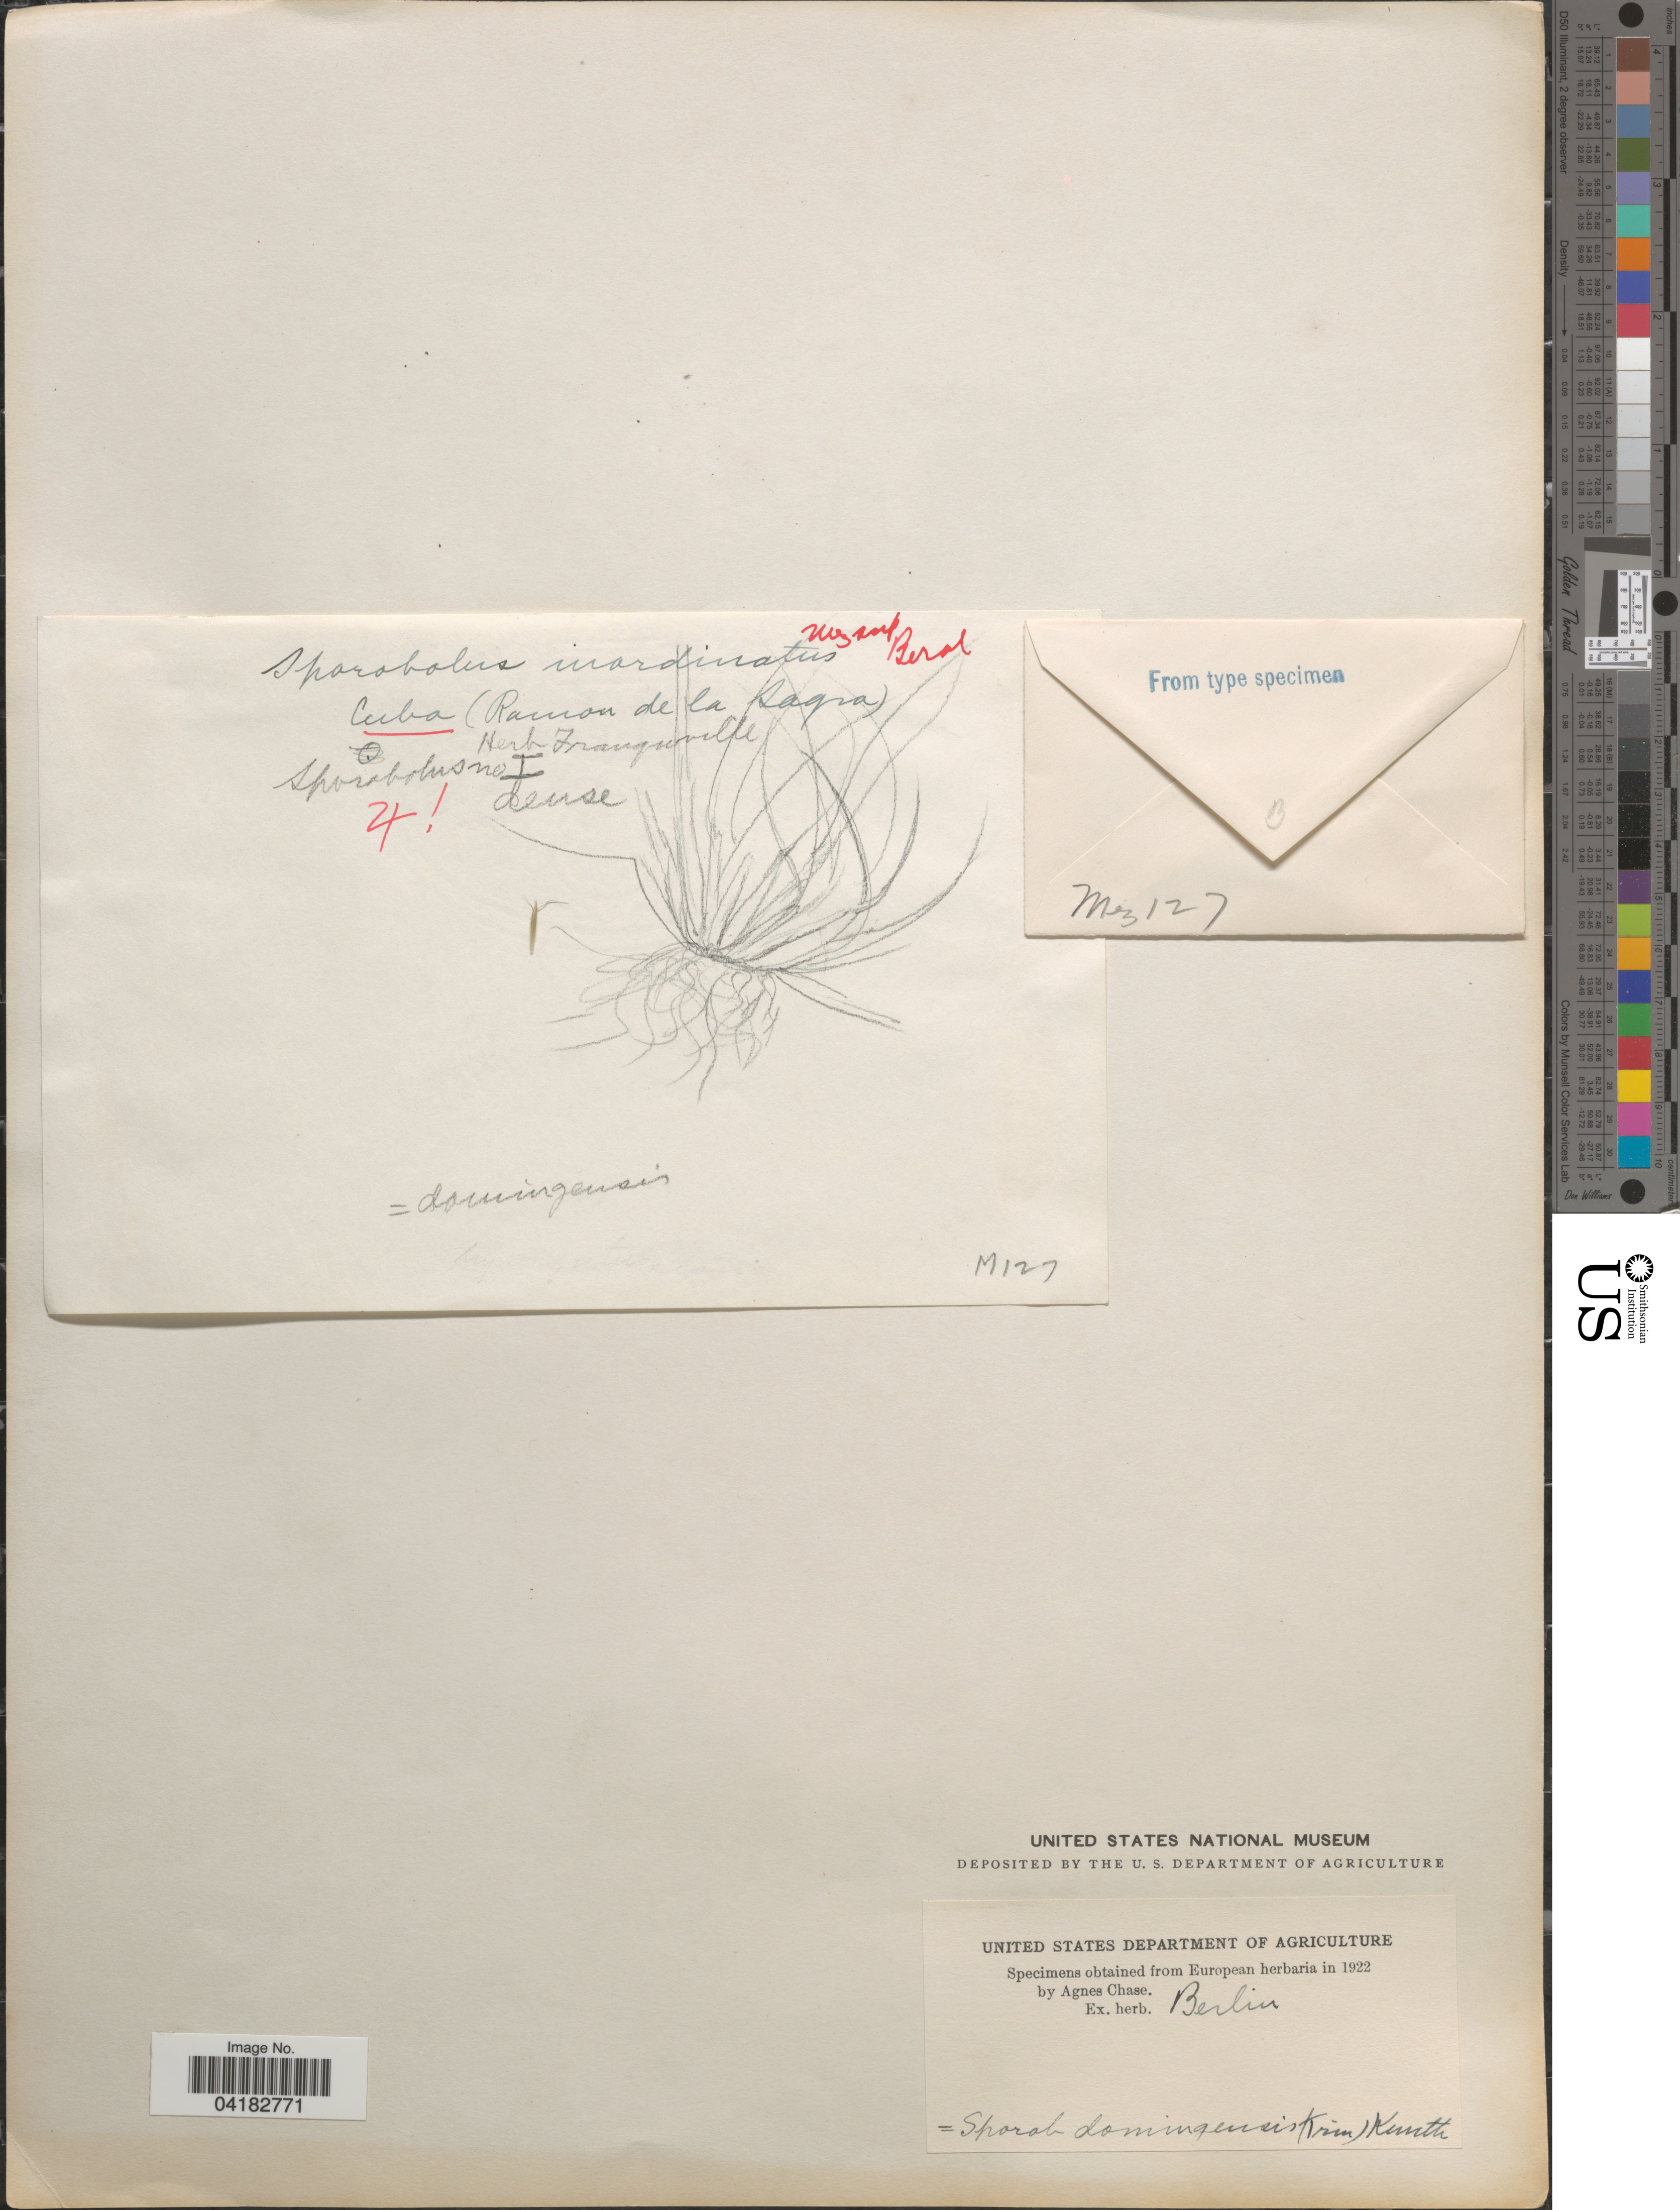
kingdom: Plantae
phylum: Tracheophyta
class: Liliopsida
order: Poales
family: Poaceae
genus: Sporobolus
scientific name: Sporobolus domingensis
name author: (Trin.) Kunth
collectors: ex herb. Berlin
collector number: M127?